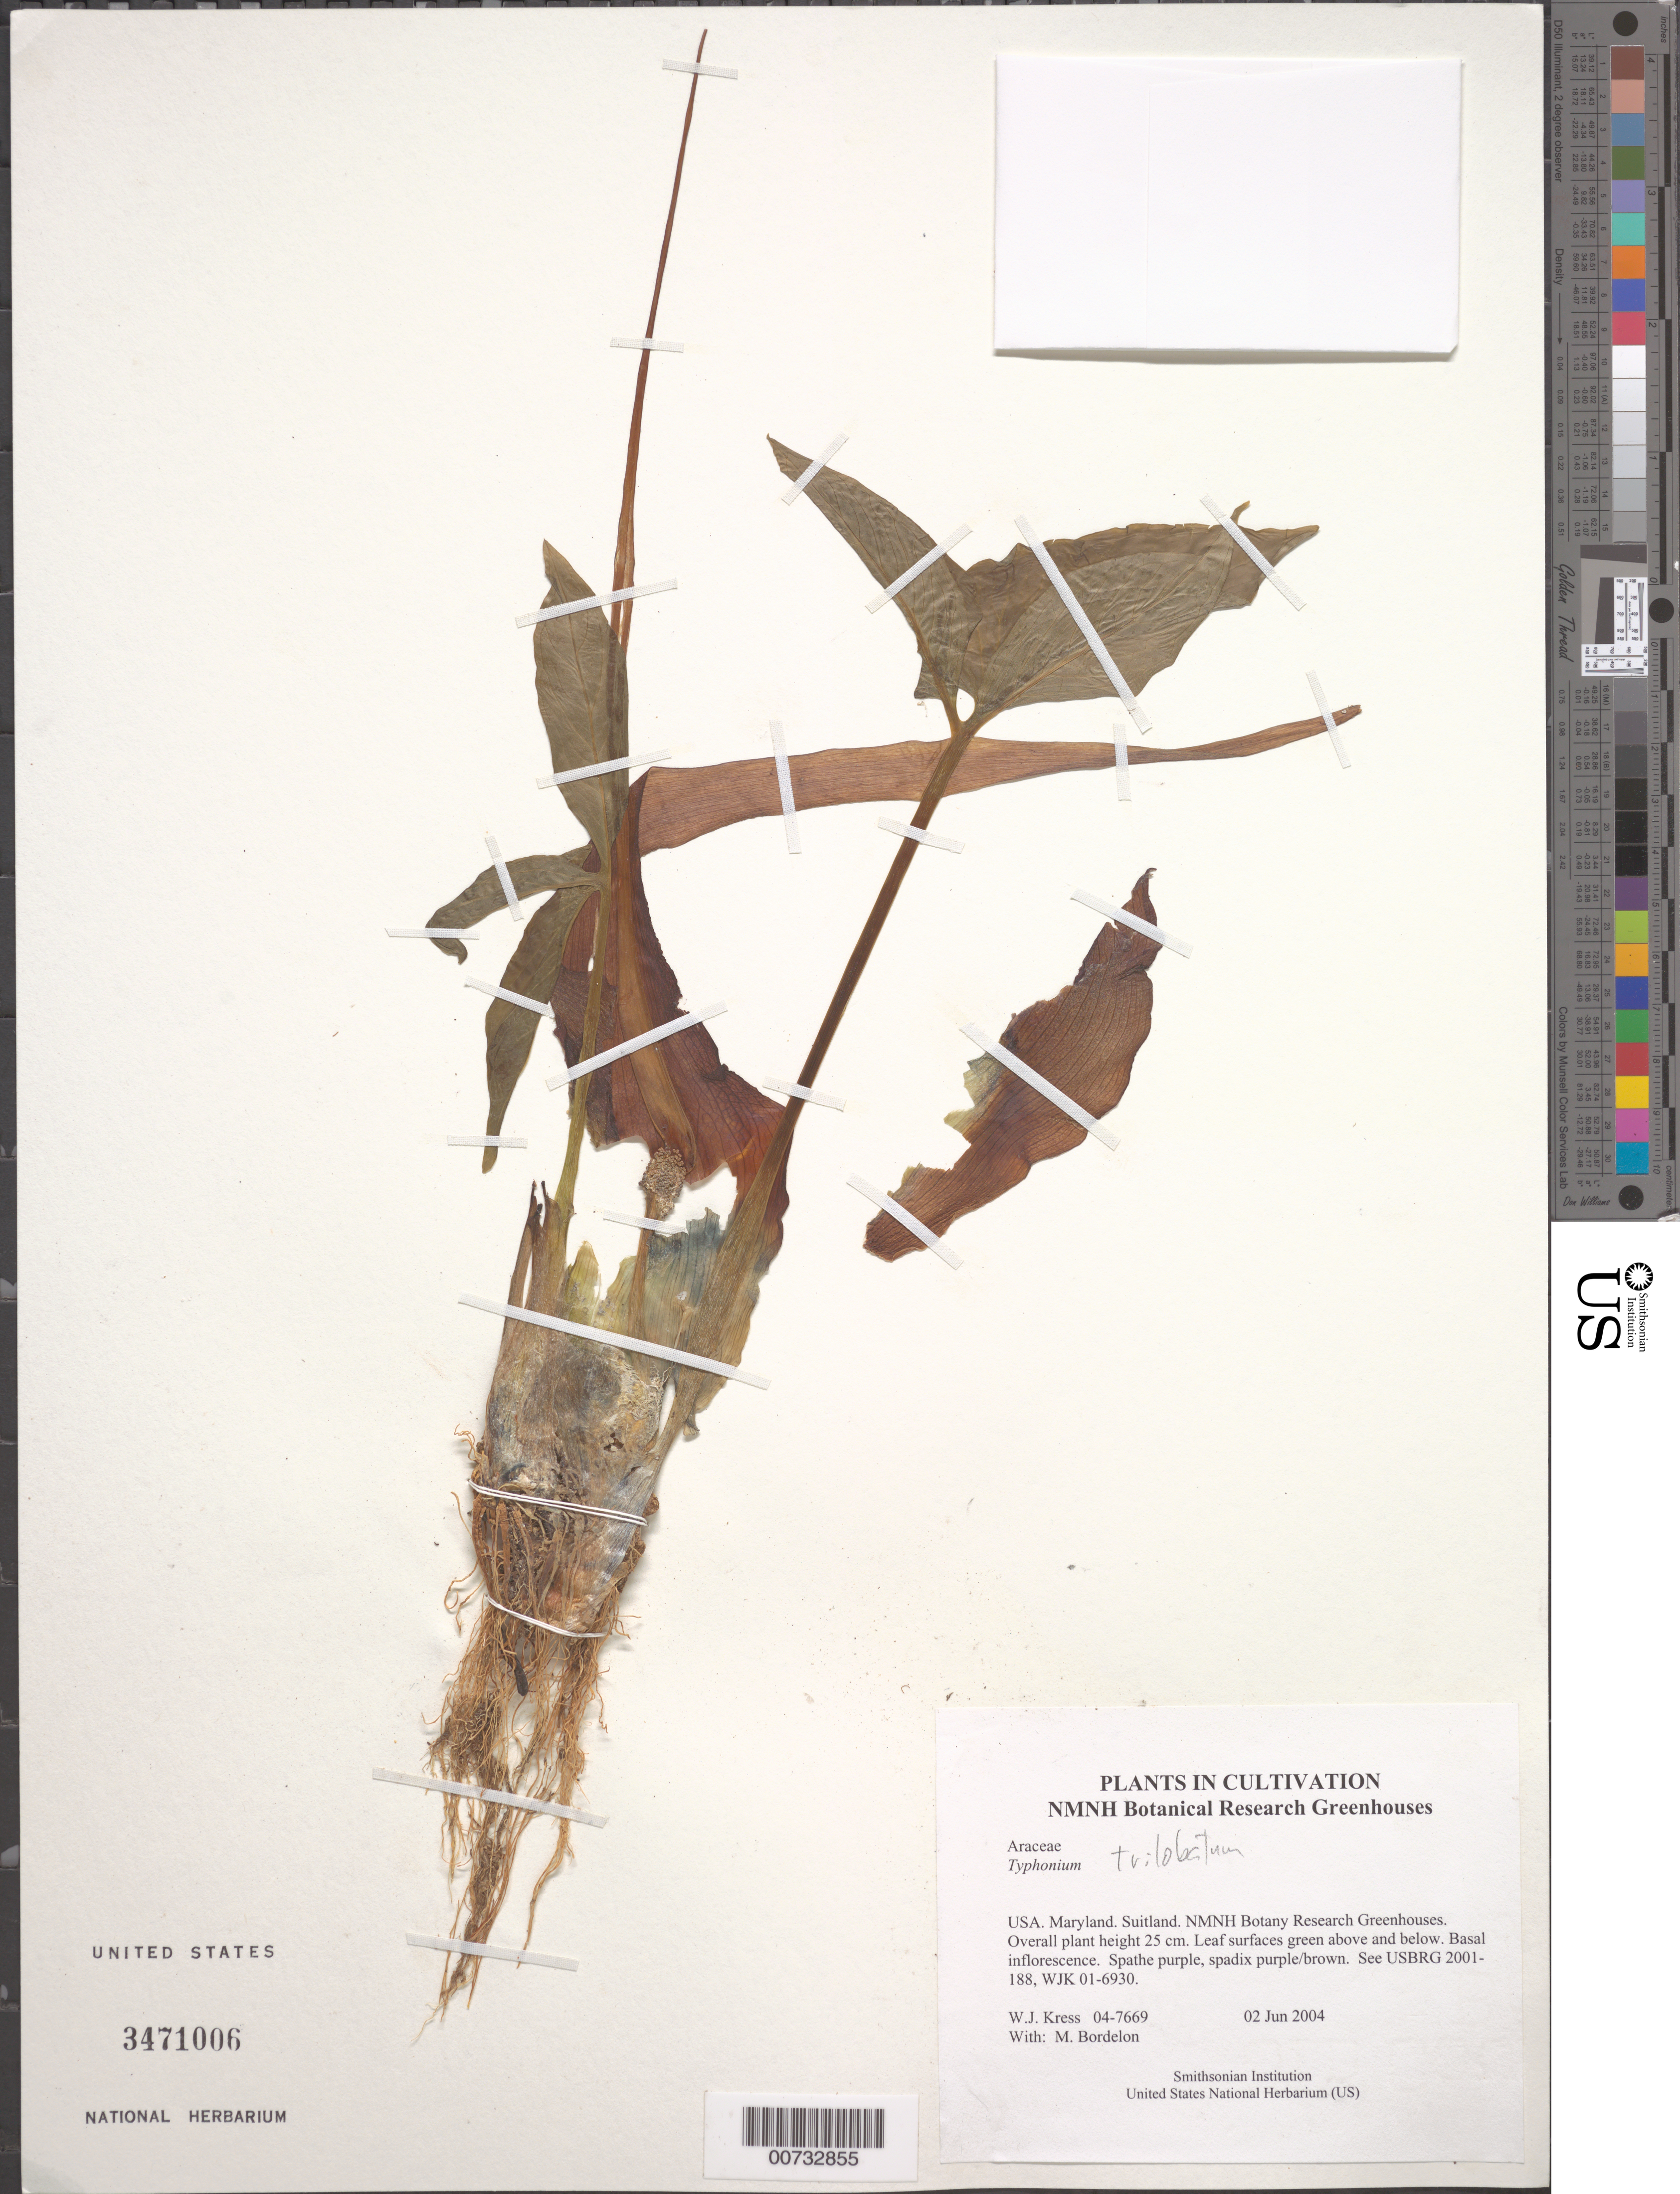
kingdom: Plantae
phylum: Tracheophyta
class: Liliopsida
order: Alismatales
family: Araceae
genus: Typhonium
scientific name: Typhonium sp.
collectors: W. J. Kress & M. Bordelon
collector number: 04-7669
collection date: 2004-06-02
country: United States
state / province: Maryland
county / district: Prince George's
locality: NMNH Botany Research Greenhouses. Suitland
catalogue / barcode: US 3471006